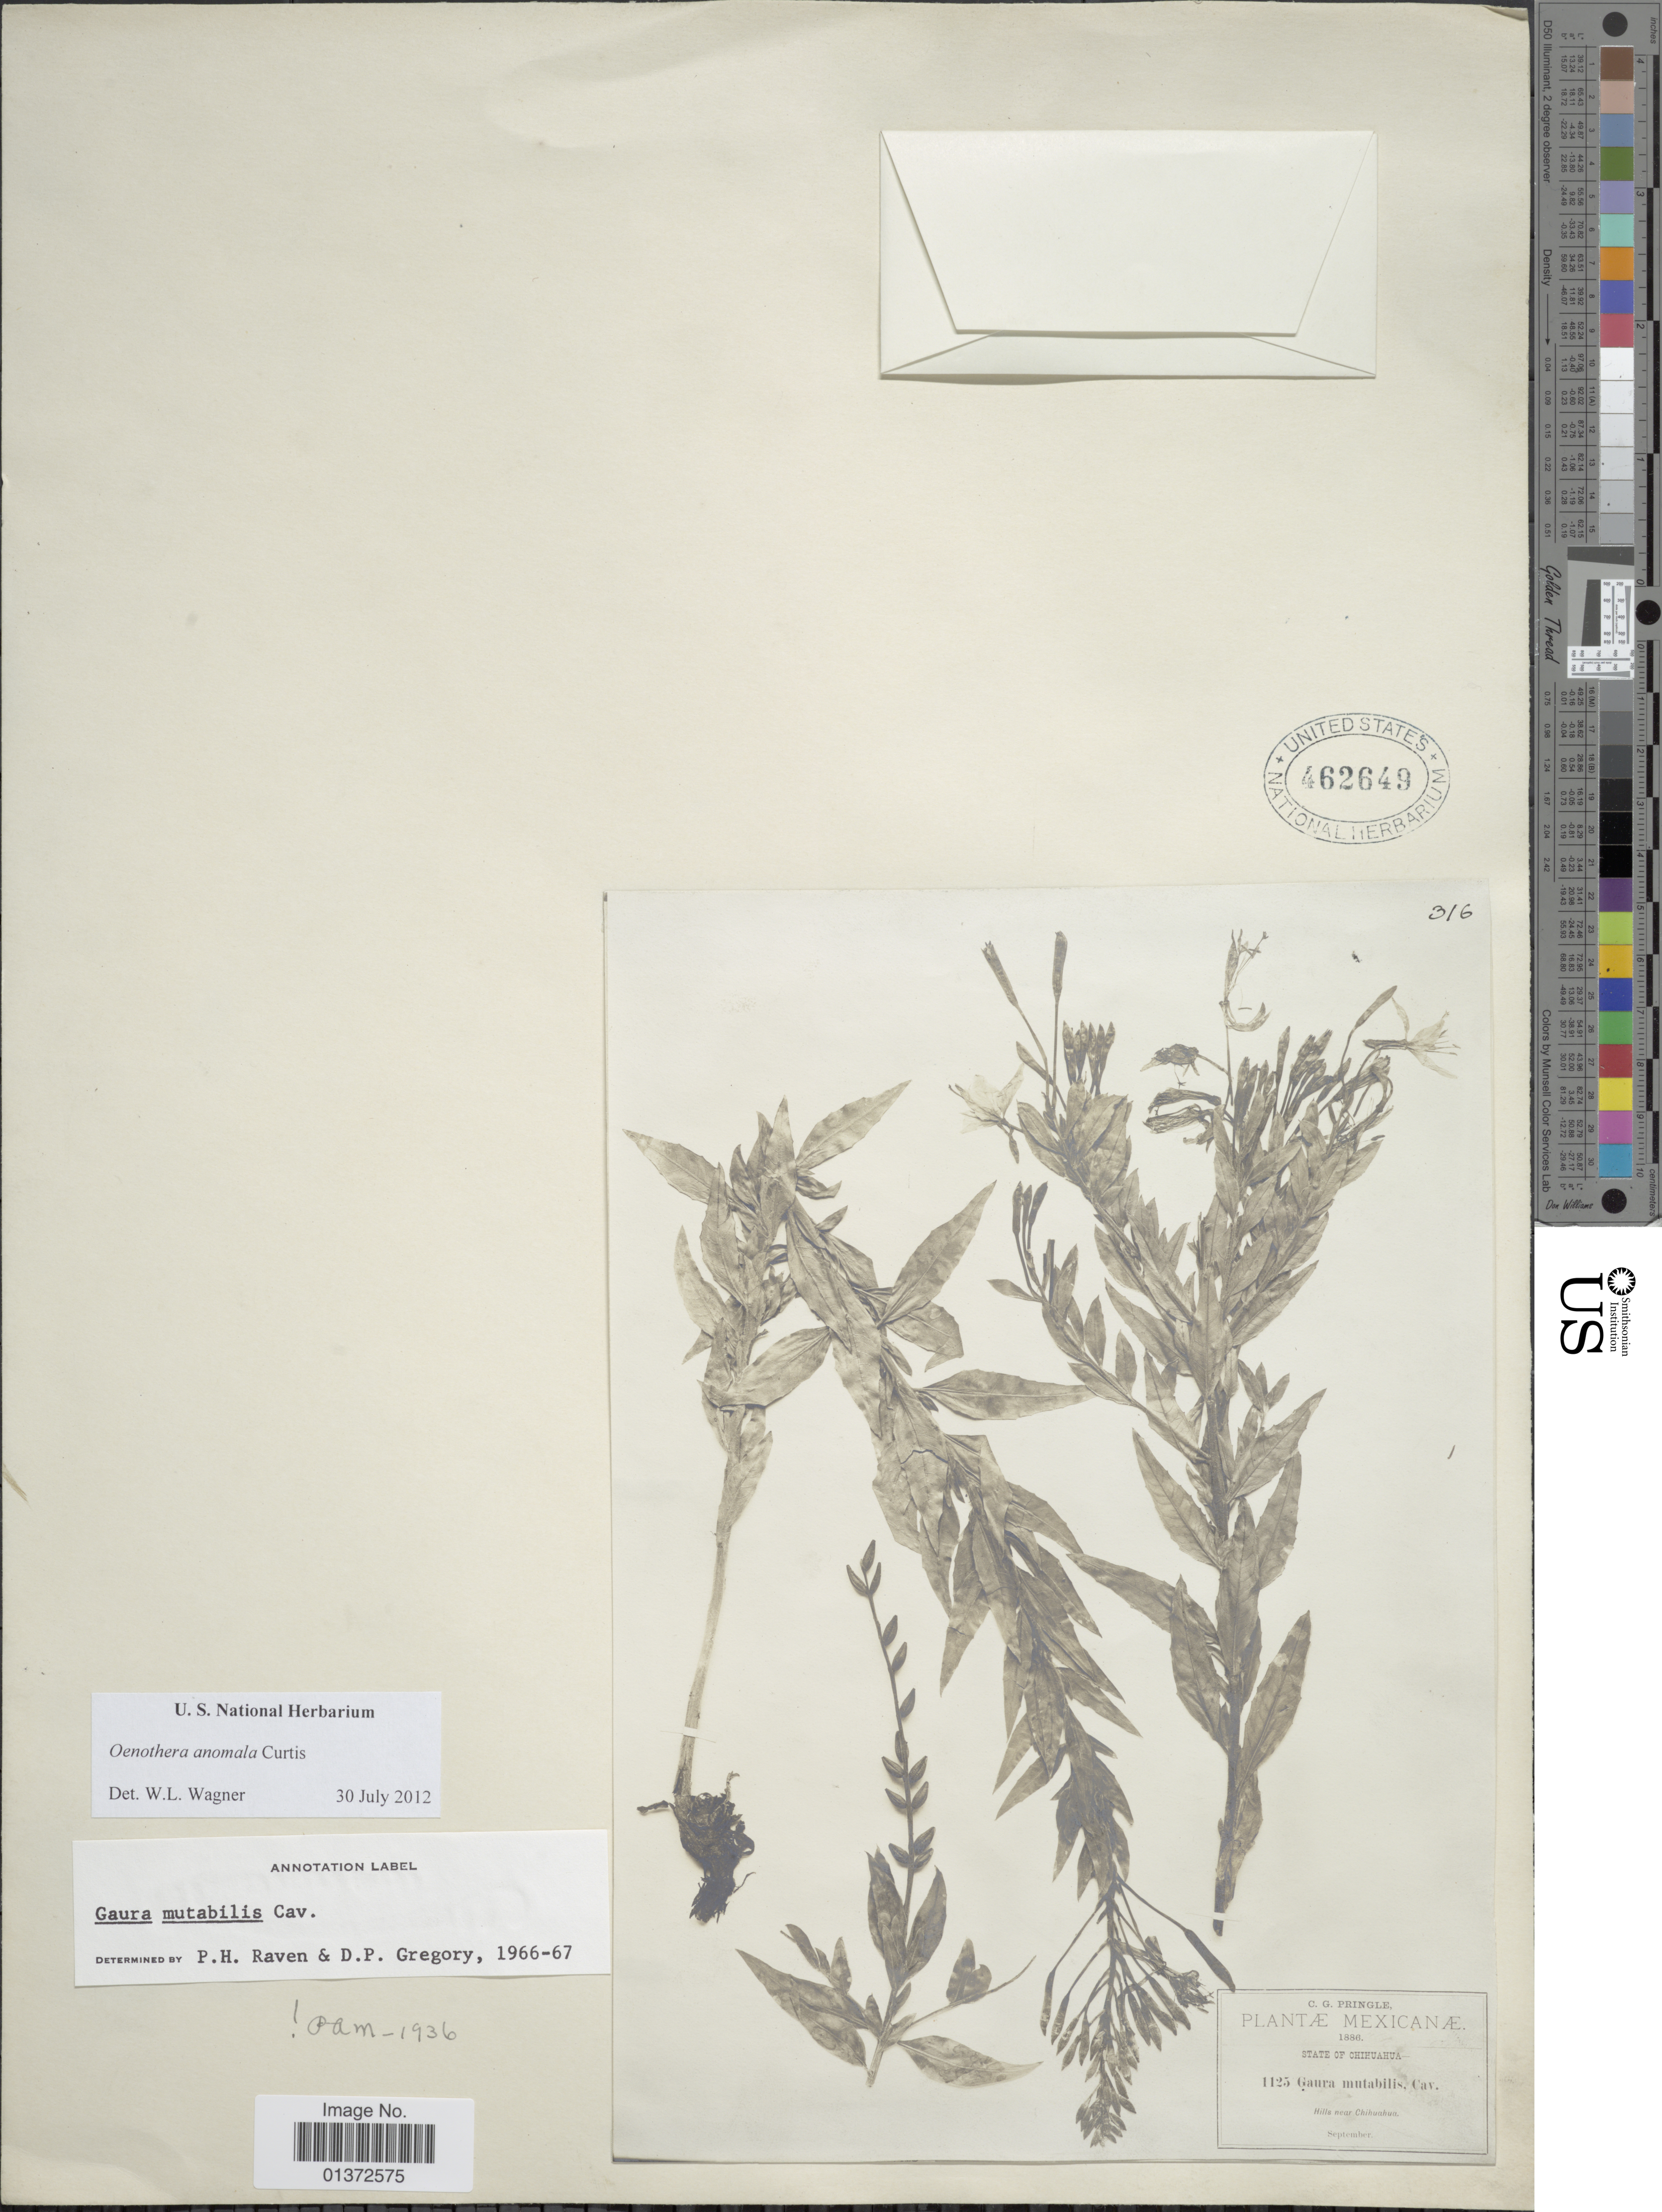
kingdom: Plantae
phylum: Tracheophyta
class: Magnoliopsida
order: Myrtales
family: Onagraceae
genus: Oenothera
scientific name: Oenothera anomala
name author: Curtis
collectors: C. G. Pringle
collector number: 1125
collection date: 1886-09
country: Mexico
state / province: Chihuahua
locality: Hills near Chihuahua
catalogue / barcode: US 462649